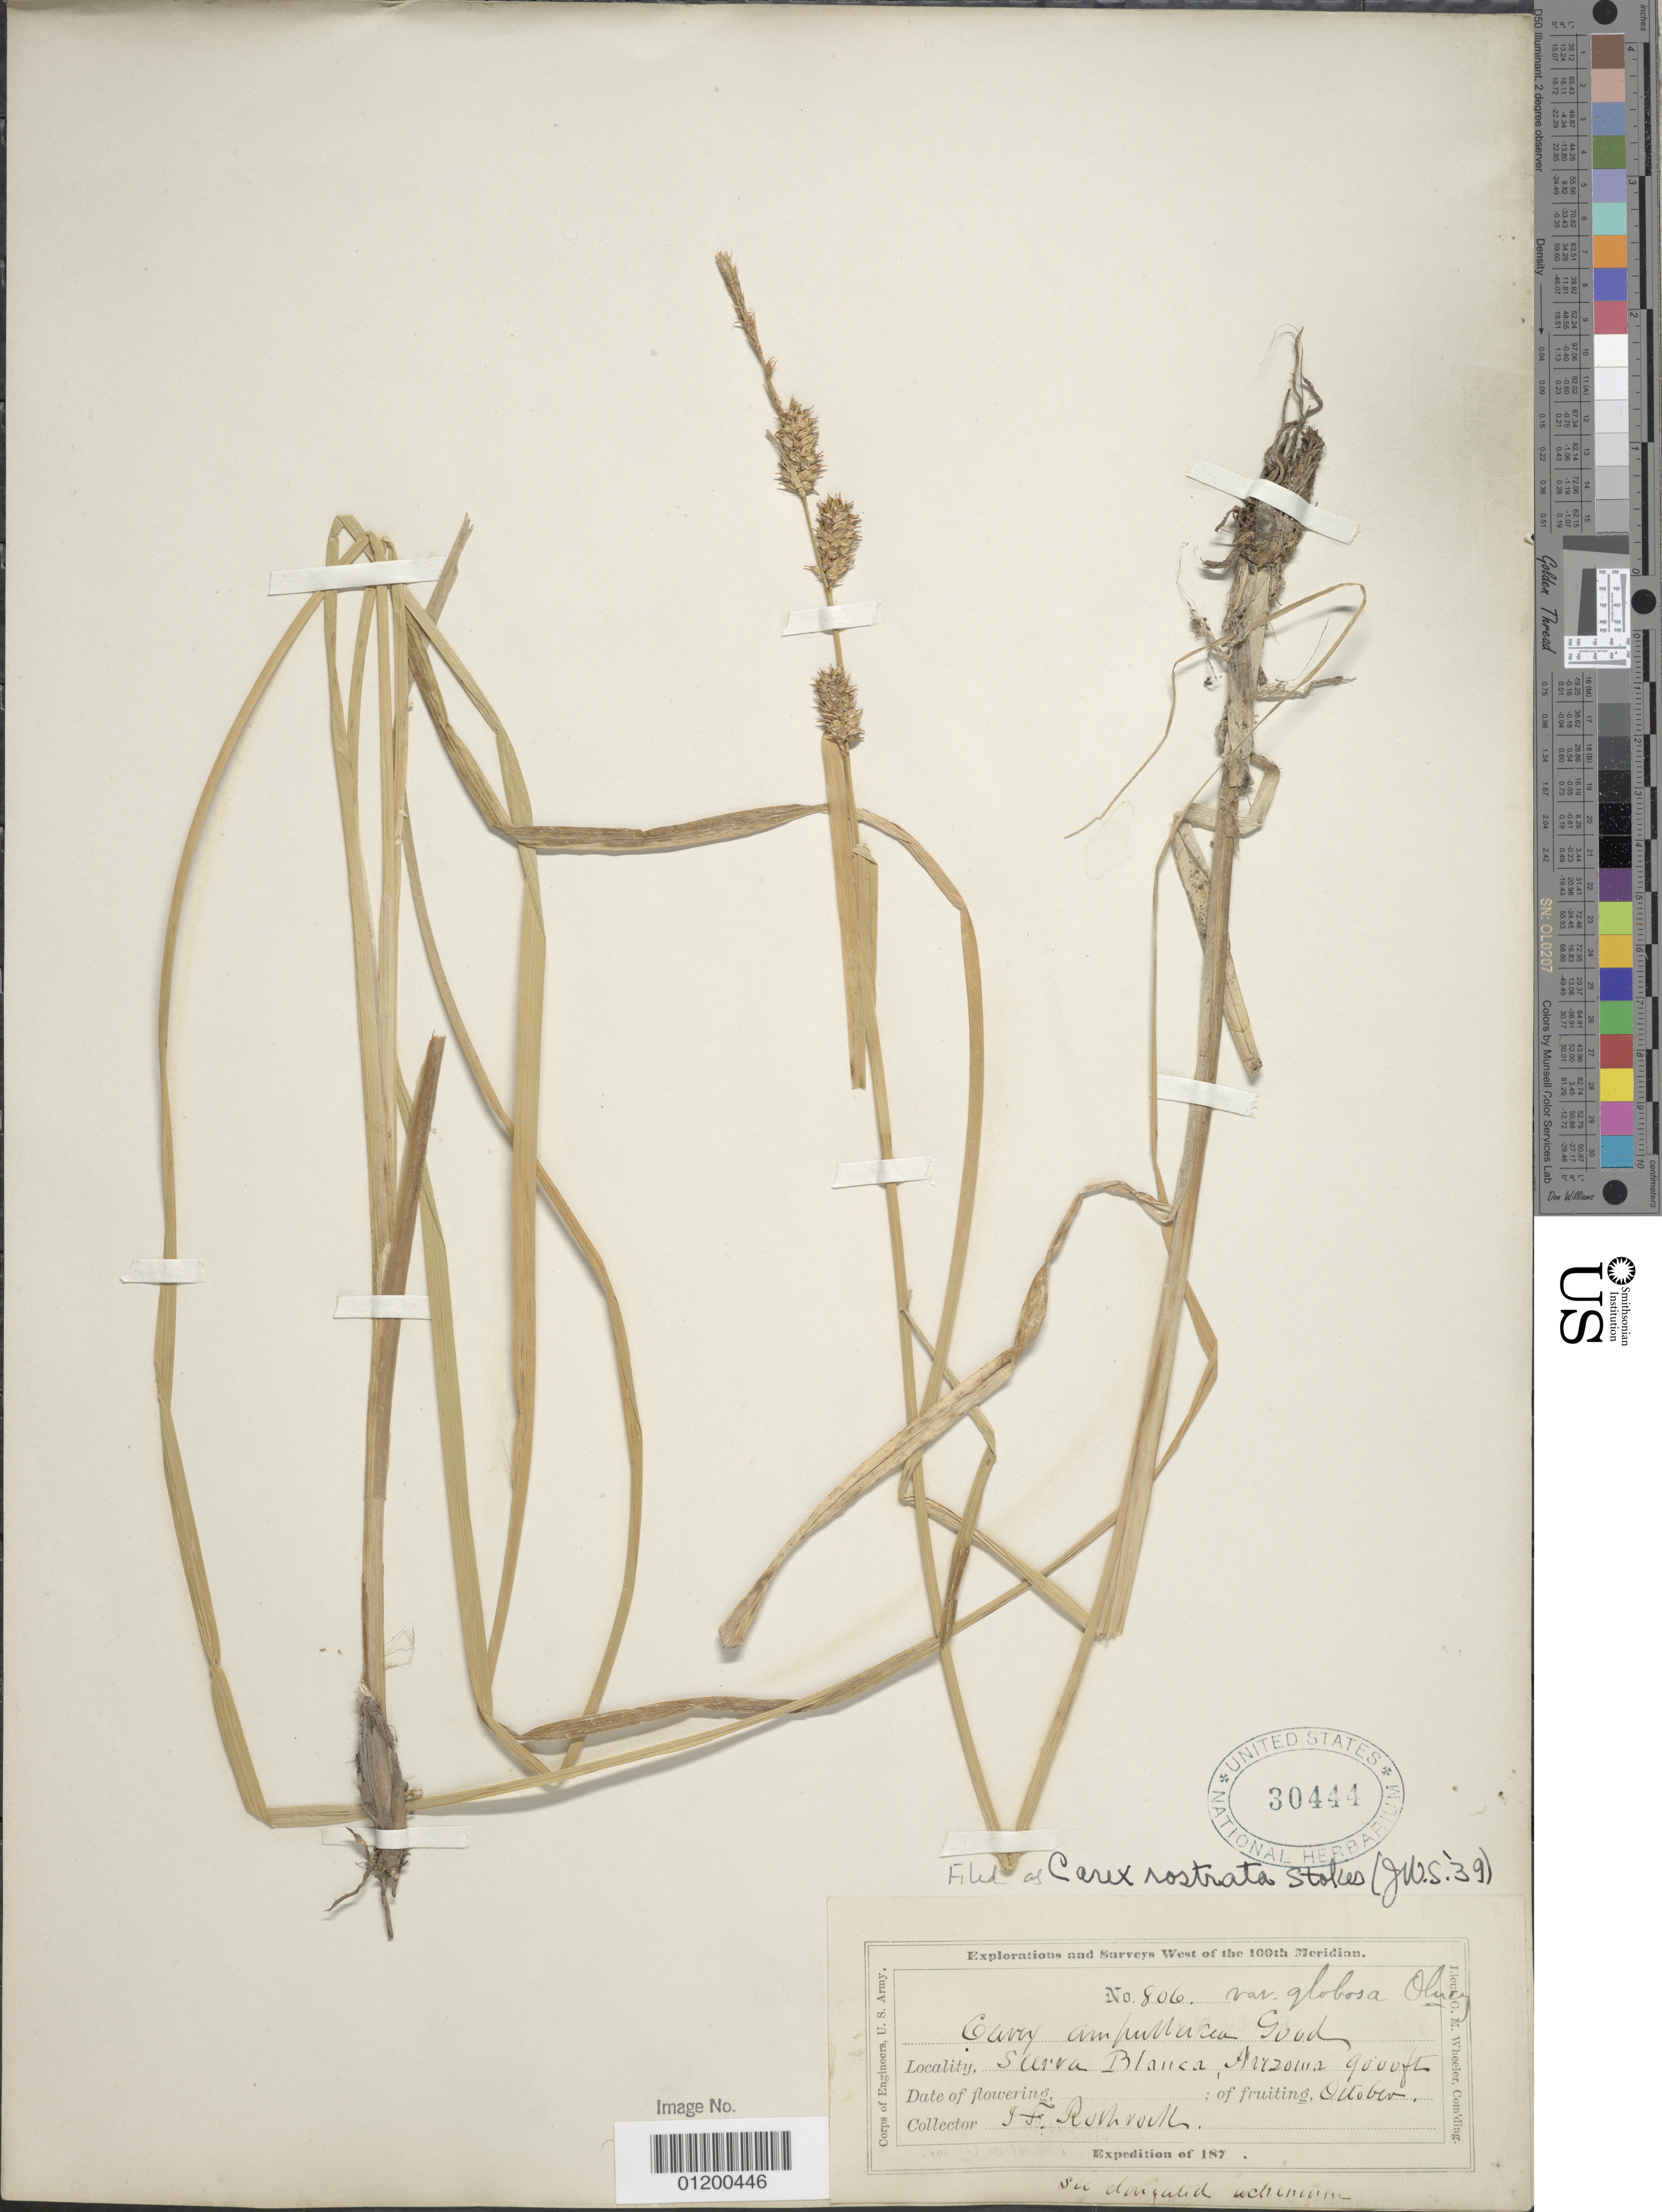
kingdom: Plantae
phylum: Tracheophyta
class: Liliopsida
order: Poales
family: Cyperaceae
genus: Carex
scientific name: Carex rostrata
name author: Stokes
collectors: J. T. Rothrock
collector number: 806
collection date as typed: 187-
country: United States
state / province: Arizona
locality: Sierra Blanca.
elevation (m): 2743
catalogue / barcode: US 30444